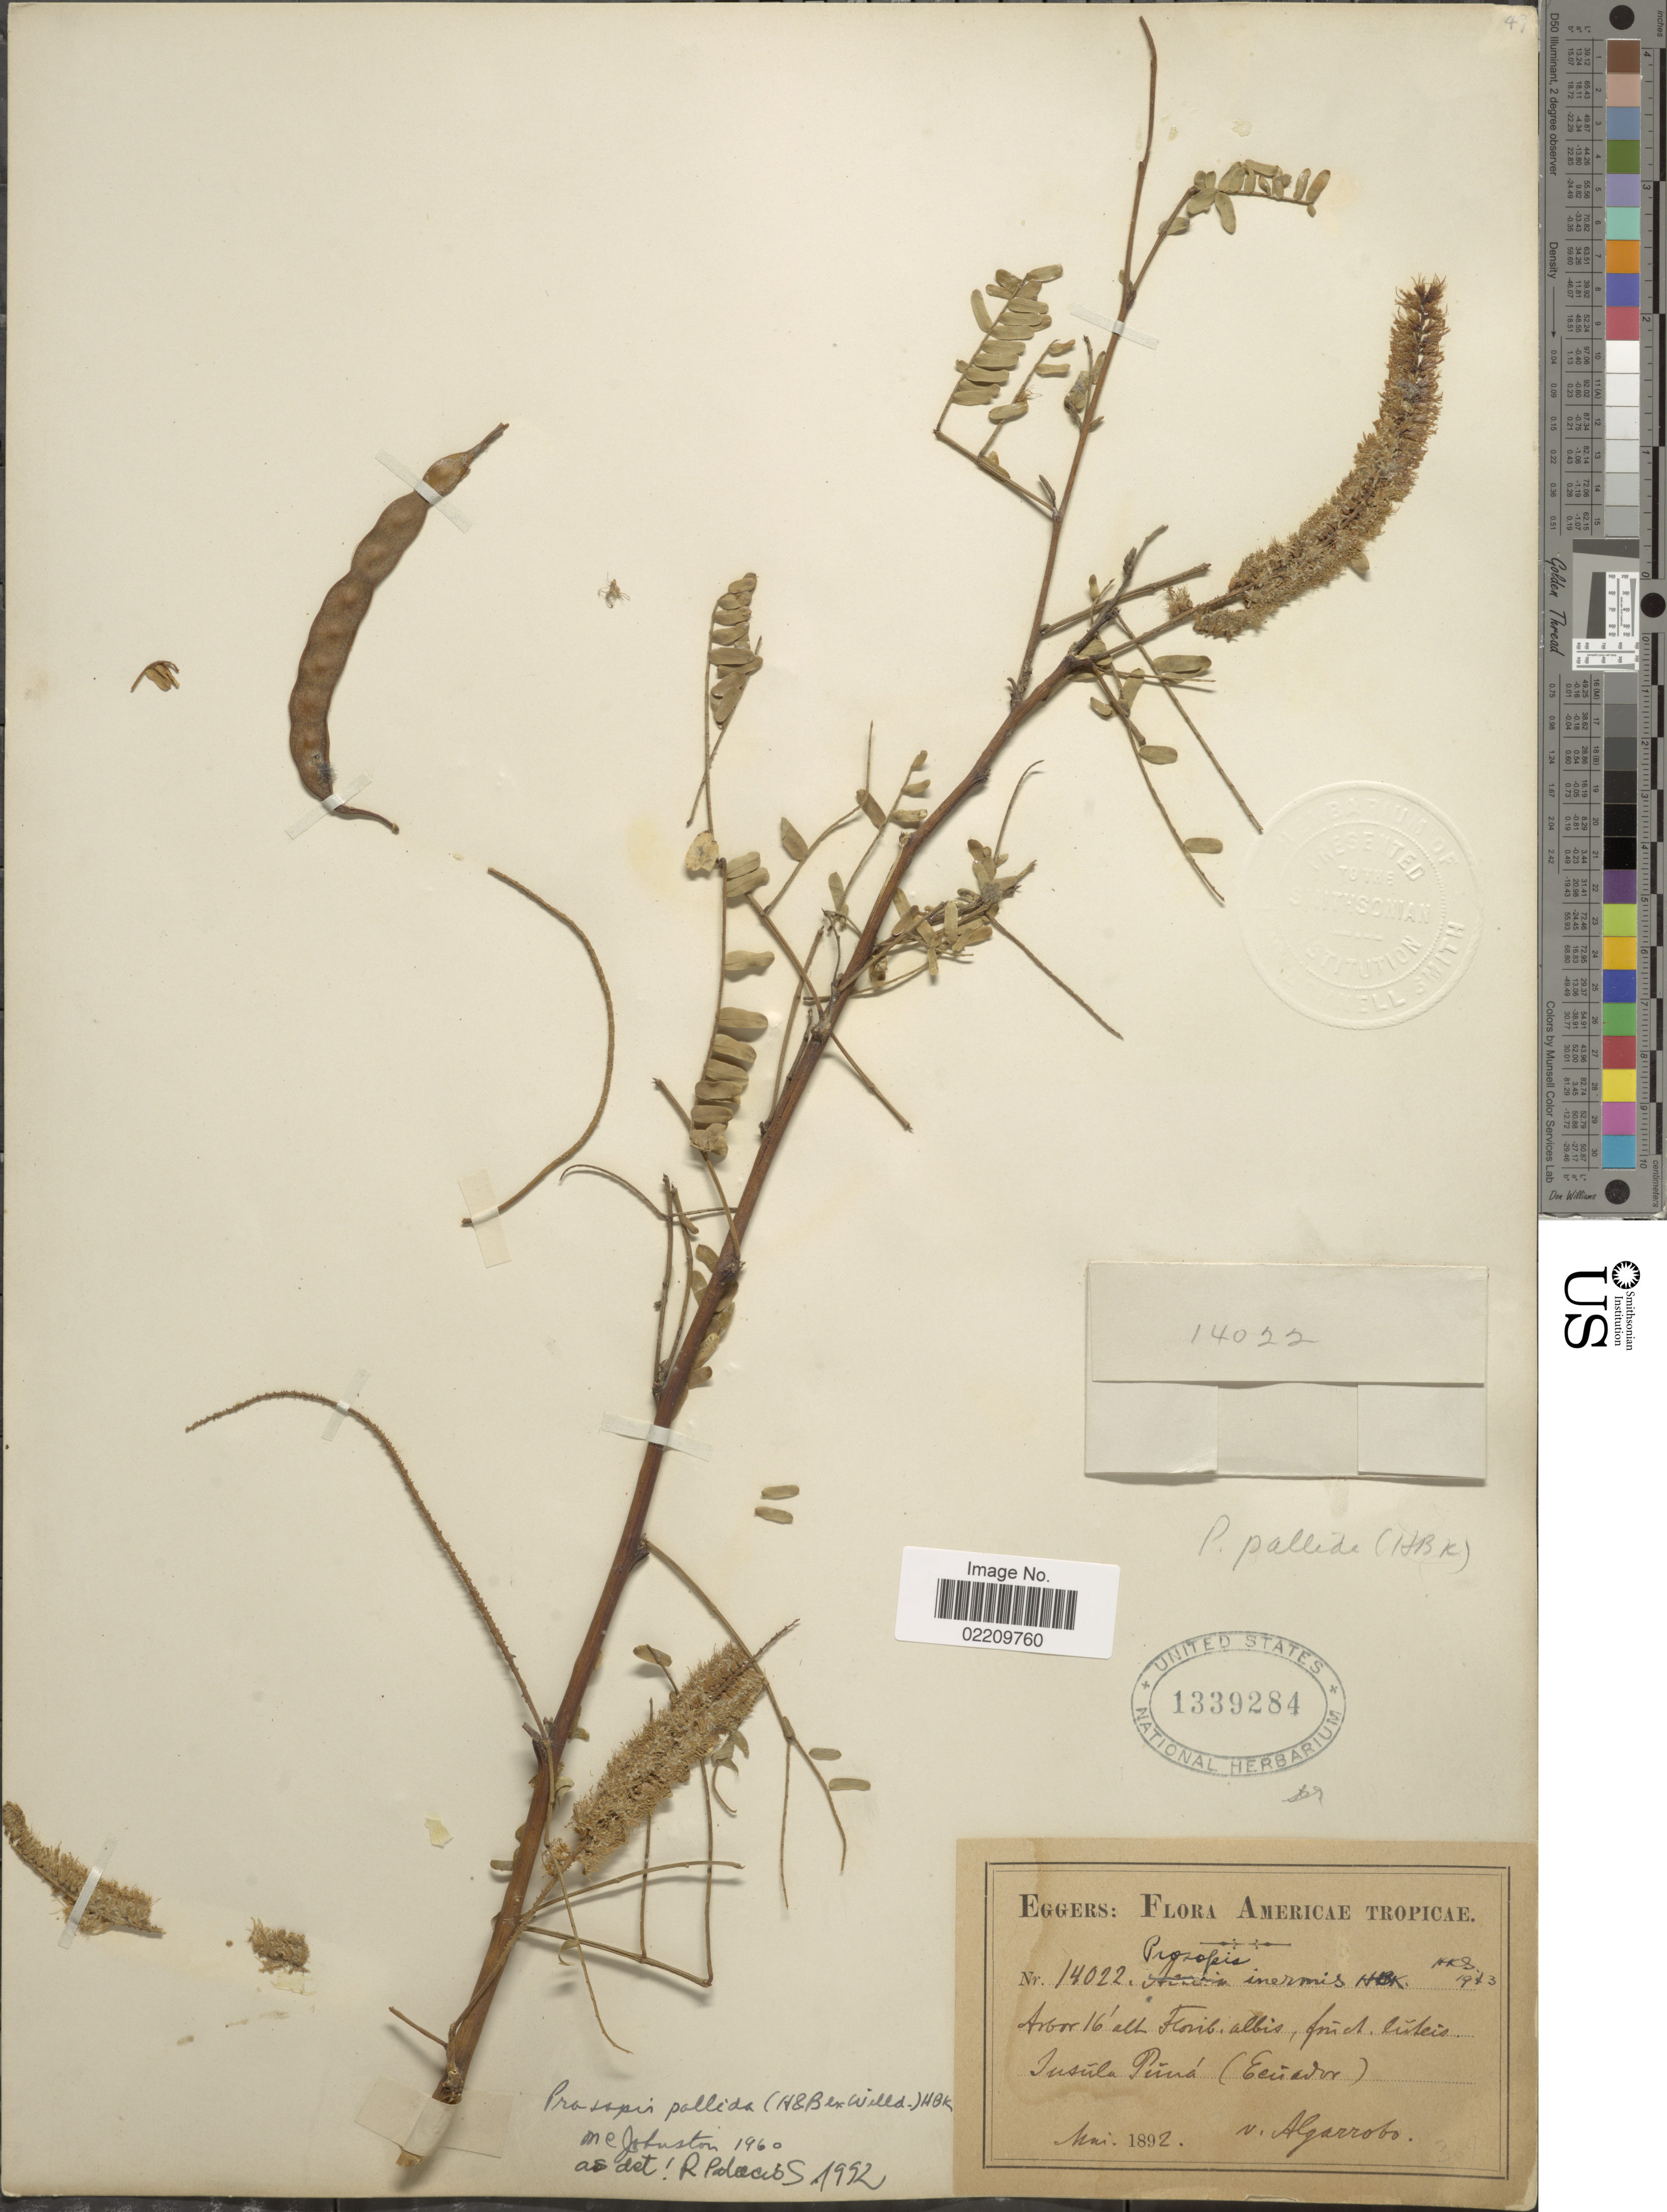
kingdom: Plantae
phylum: Tracheophyta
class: Magnoliopsida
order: Fabales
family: Fabaceae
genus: Neltuma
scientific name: Neltuma pallida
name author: (Humb. & Bonpl. ex Willd.) C. E. Hughes & G.P. Lewis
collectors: -. Eggers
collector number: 14022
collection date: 1892-05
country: Ecuador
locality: Insüla Püná (Ecuador).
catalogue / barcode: US 1339284